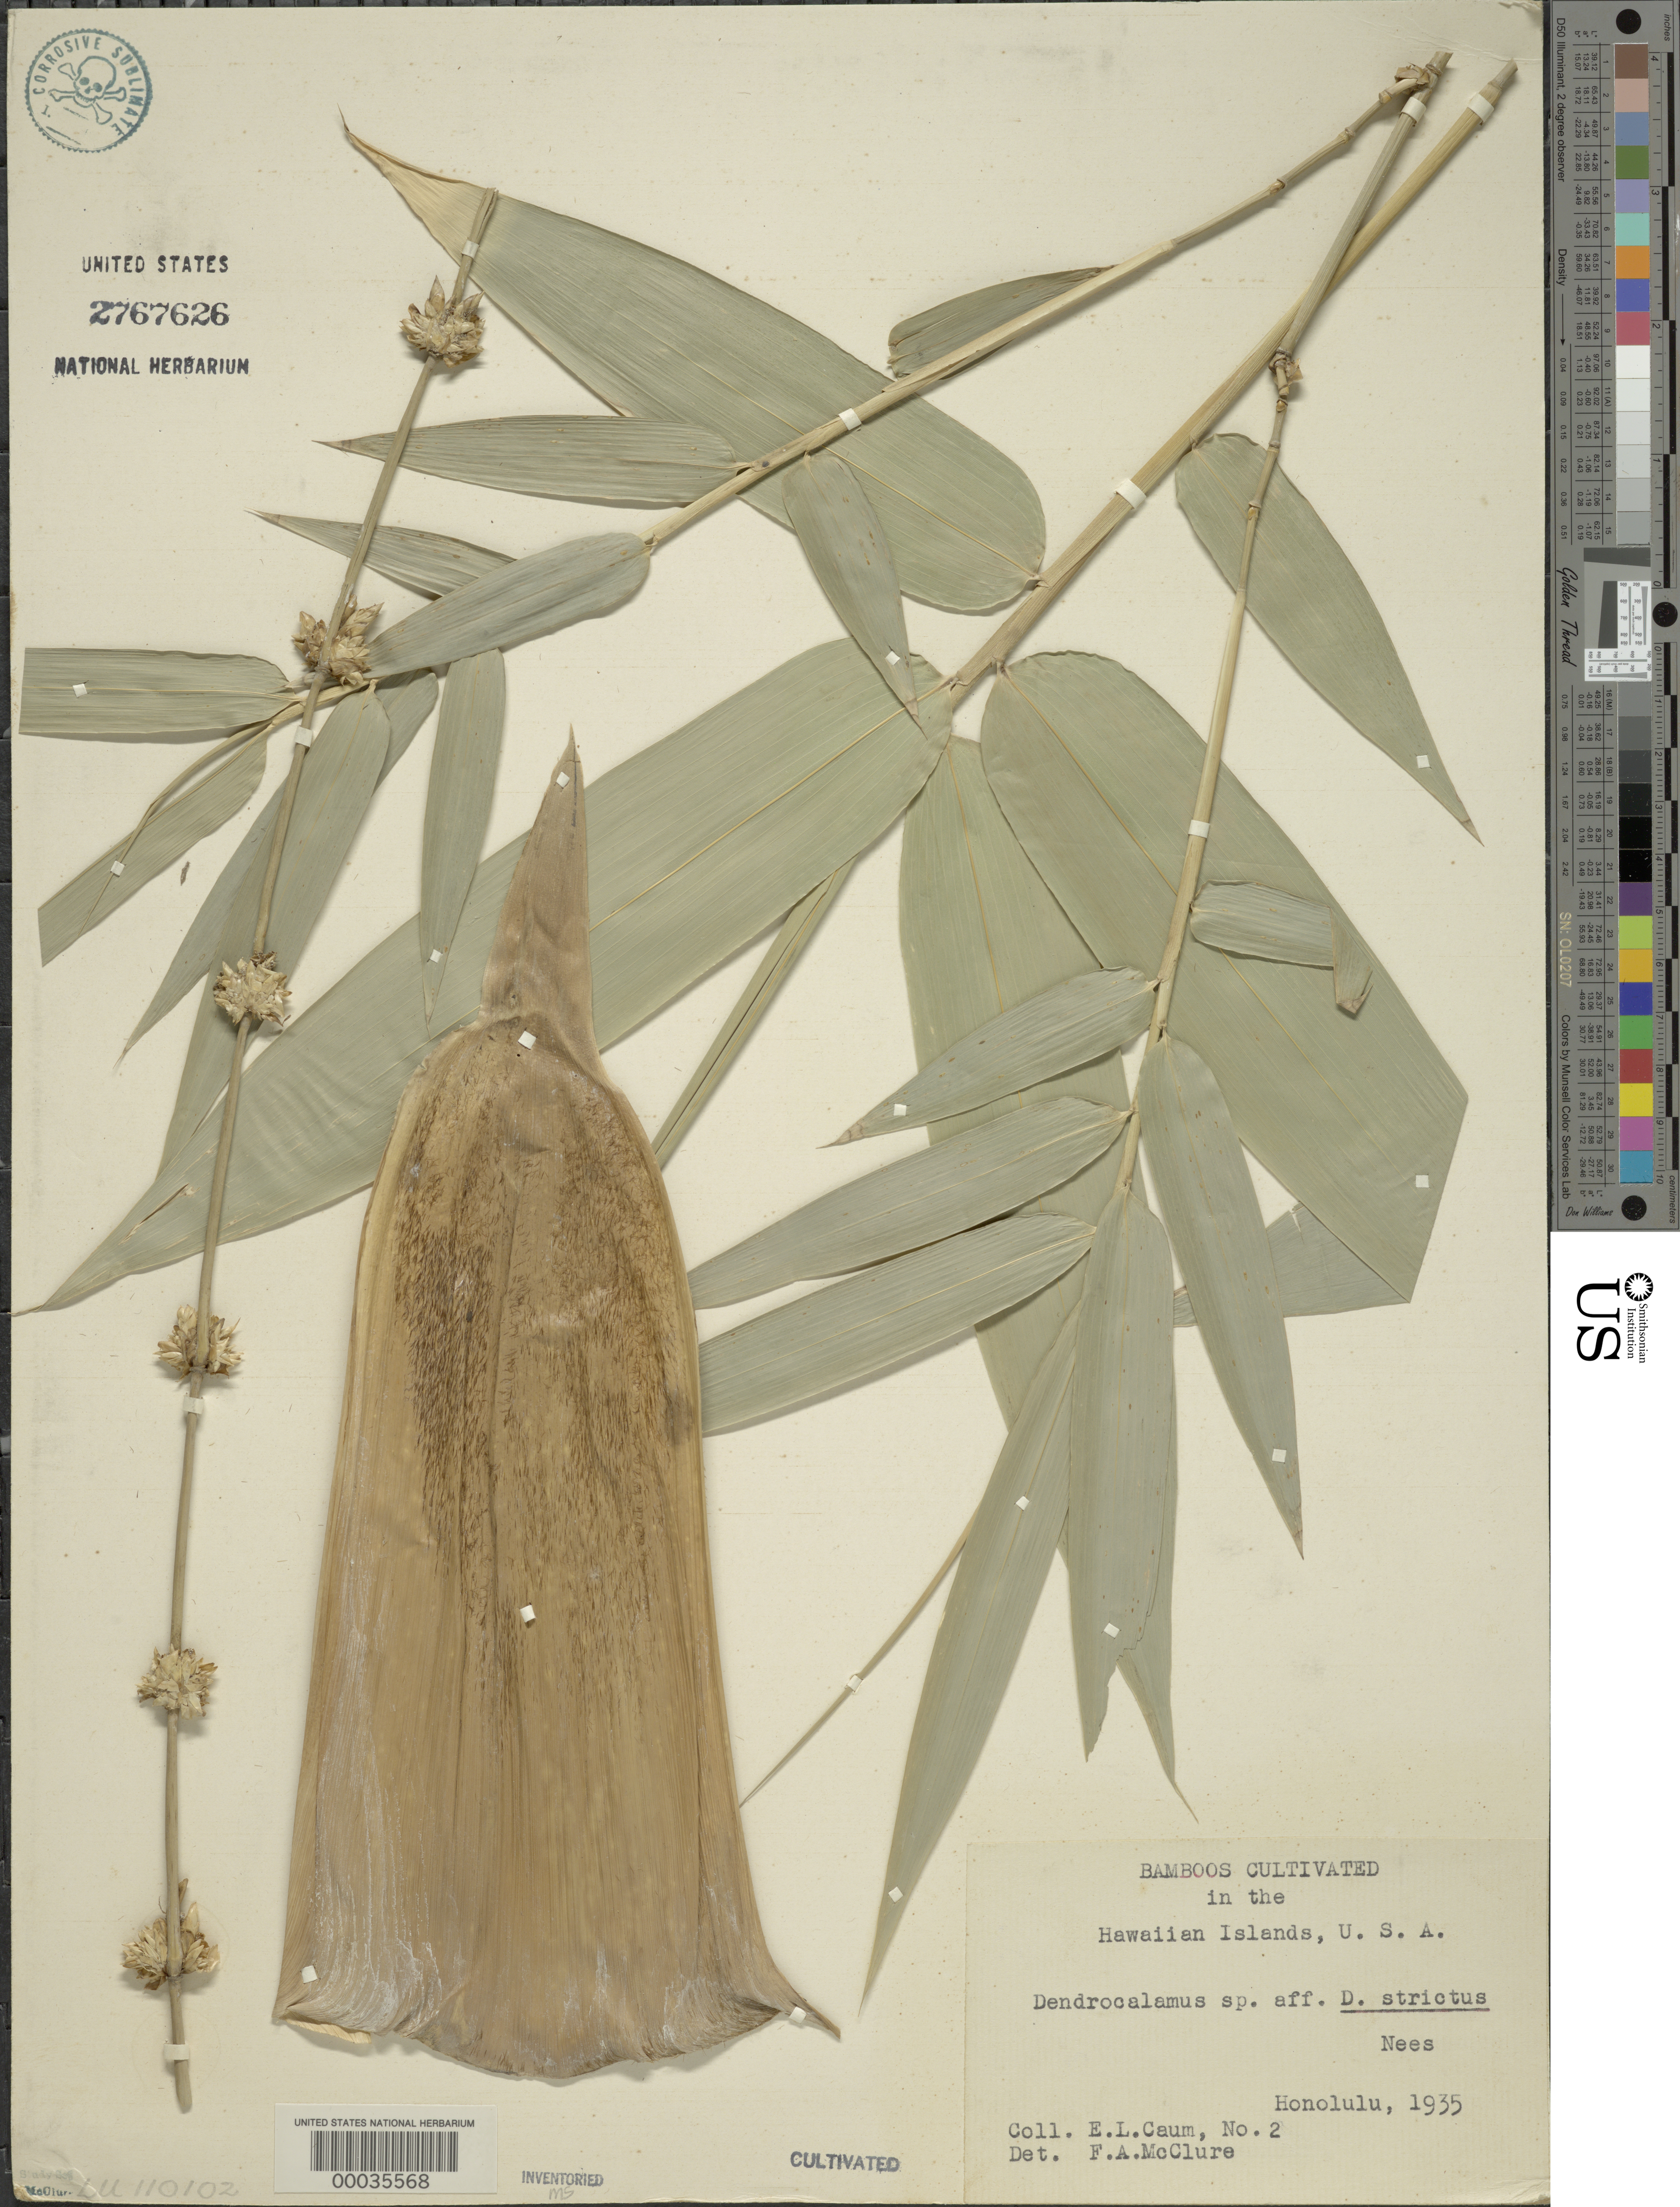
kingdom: Plantae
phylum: Tracheophyta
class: Liliopsida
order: Poales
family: Poaceae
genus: Dendrocalamus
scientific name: Dendrocalamus strictus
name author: (Roxb.) Nees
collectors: E. L. Caum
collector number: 2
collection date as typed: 1935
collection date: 1935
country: United States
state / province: Hawaii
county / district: Honolulu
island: Oahu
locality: Honolulu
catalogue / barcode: US 2767626